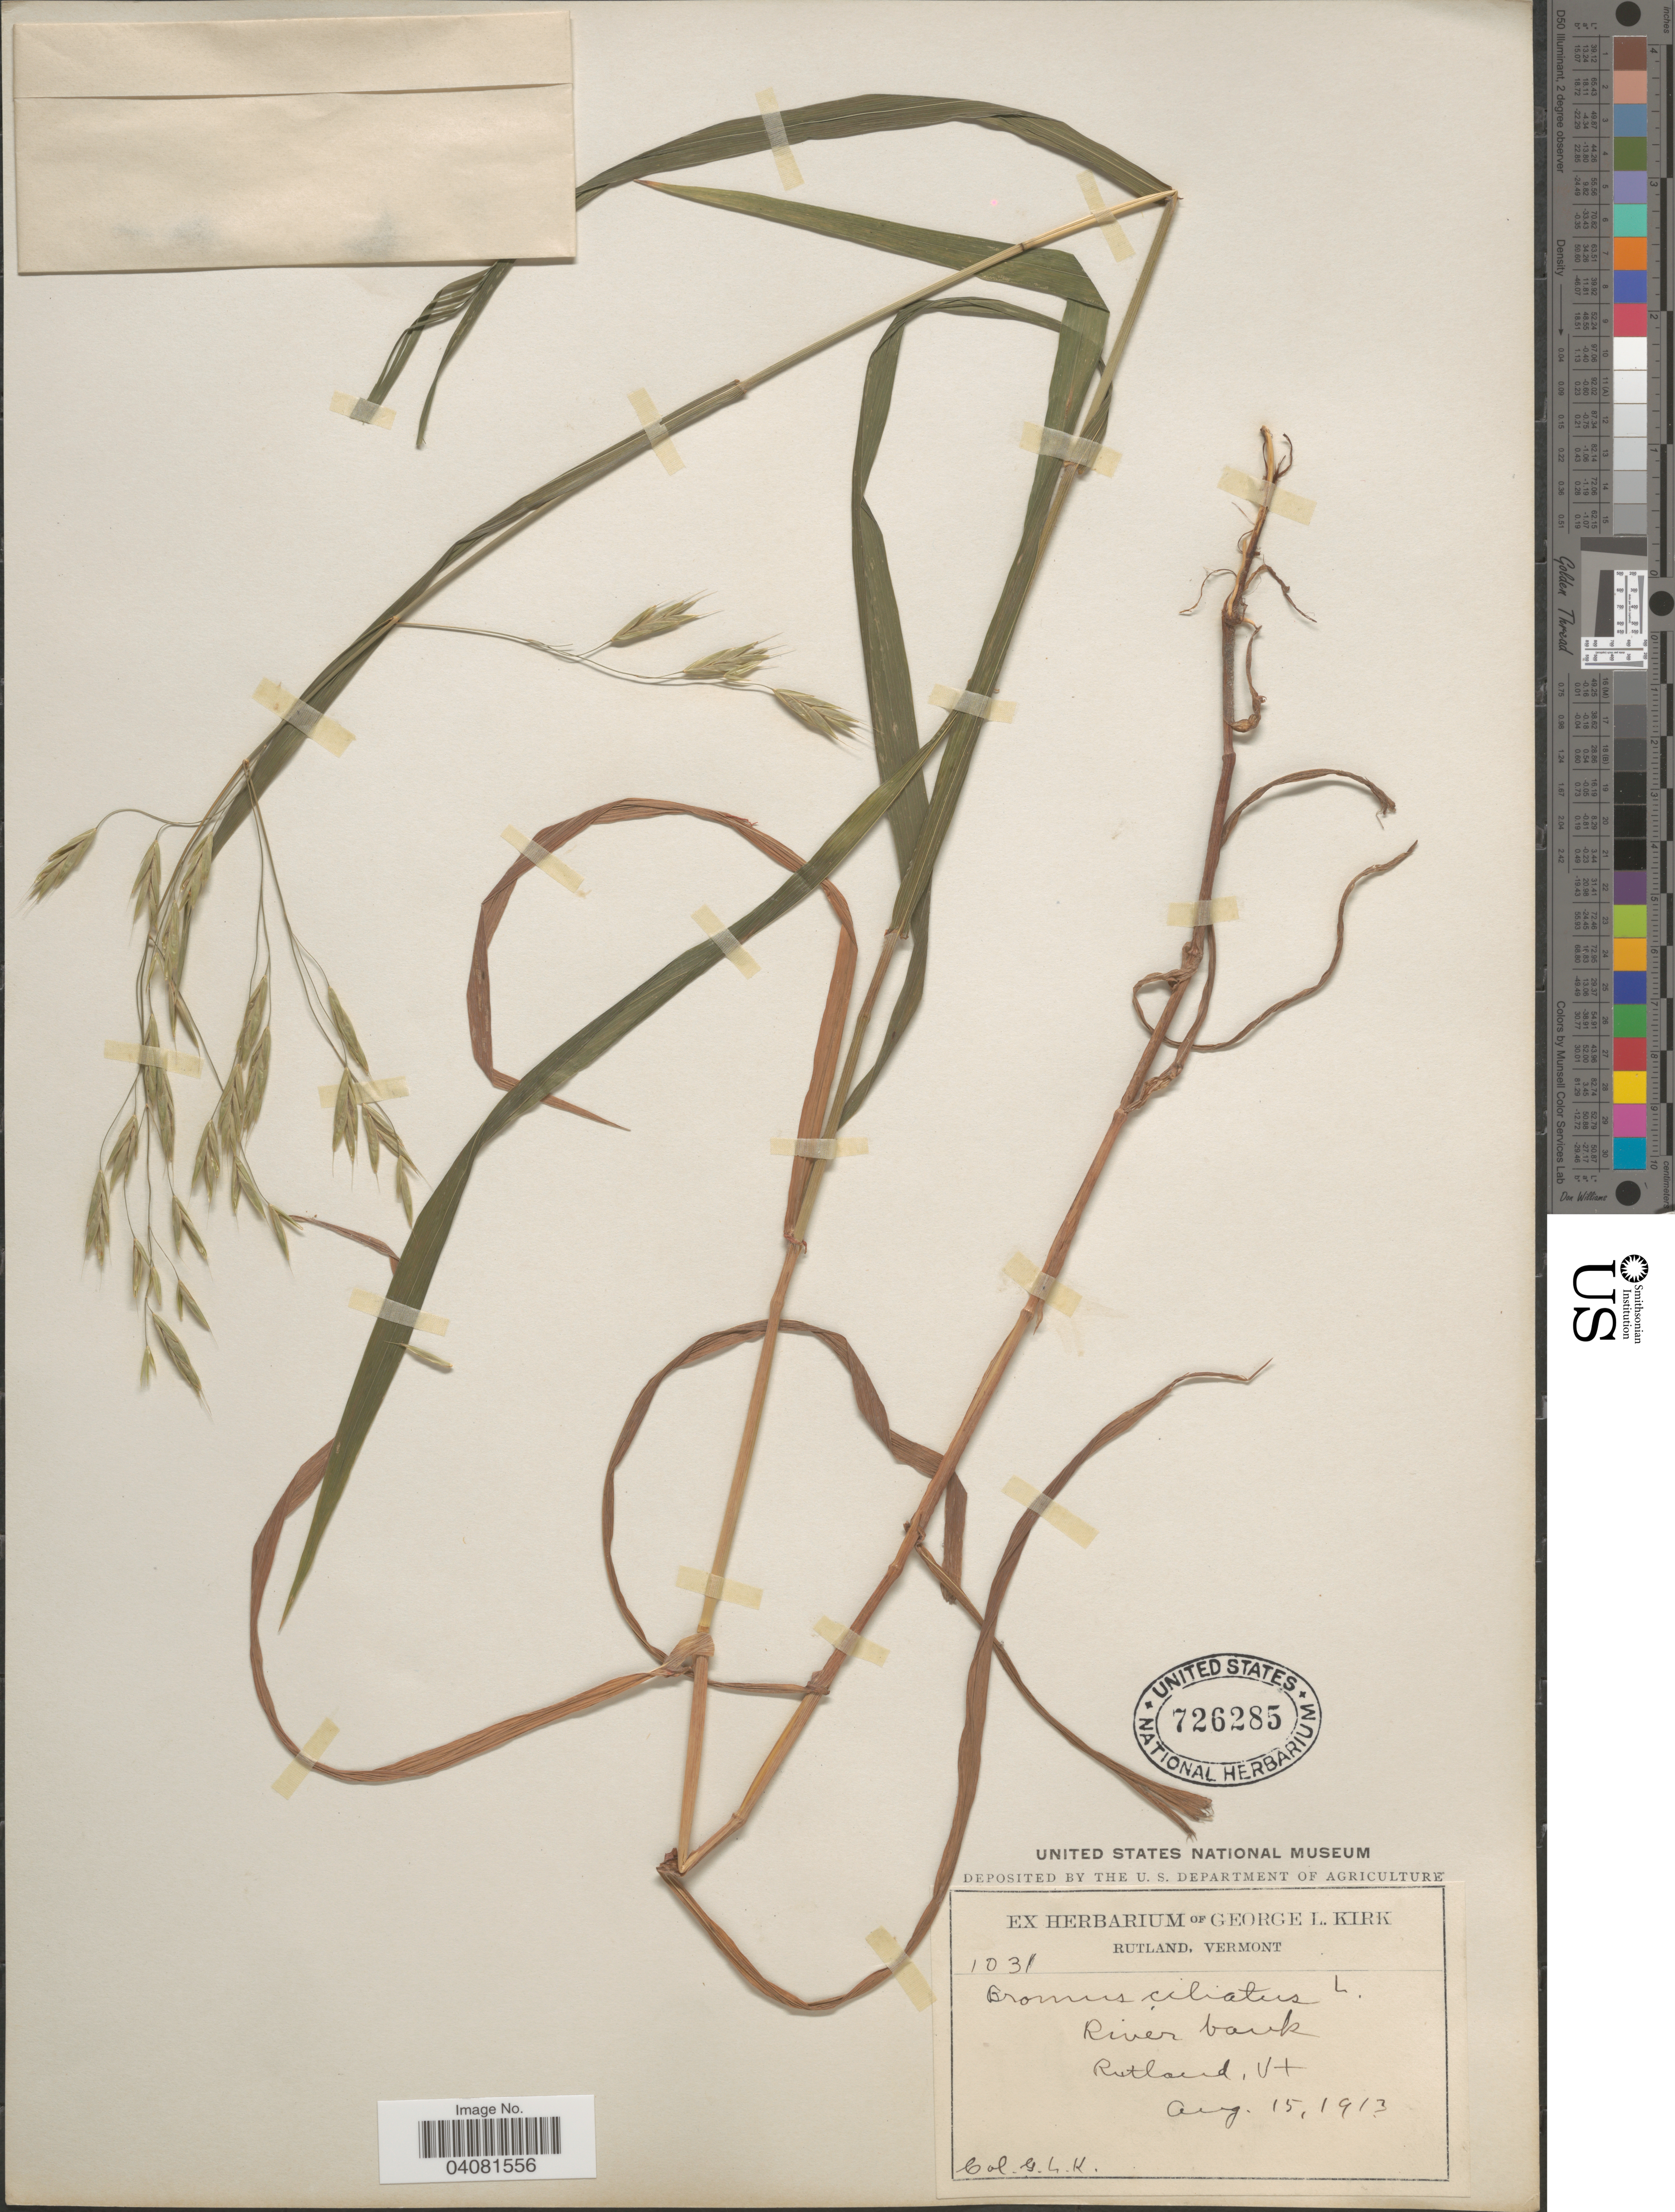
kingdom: Plantae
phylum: Tracheophyta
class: Liliopsida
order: Poales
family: Poaceae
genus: Bromus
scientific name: Bromus ciliatus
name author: L.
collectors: G. Kirk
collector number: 1031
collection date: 1913-08-15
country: United States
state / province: Vermont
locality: River bank. Rutland.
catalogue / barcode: US 726285